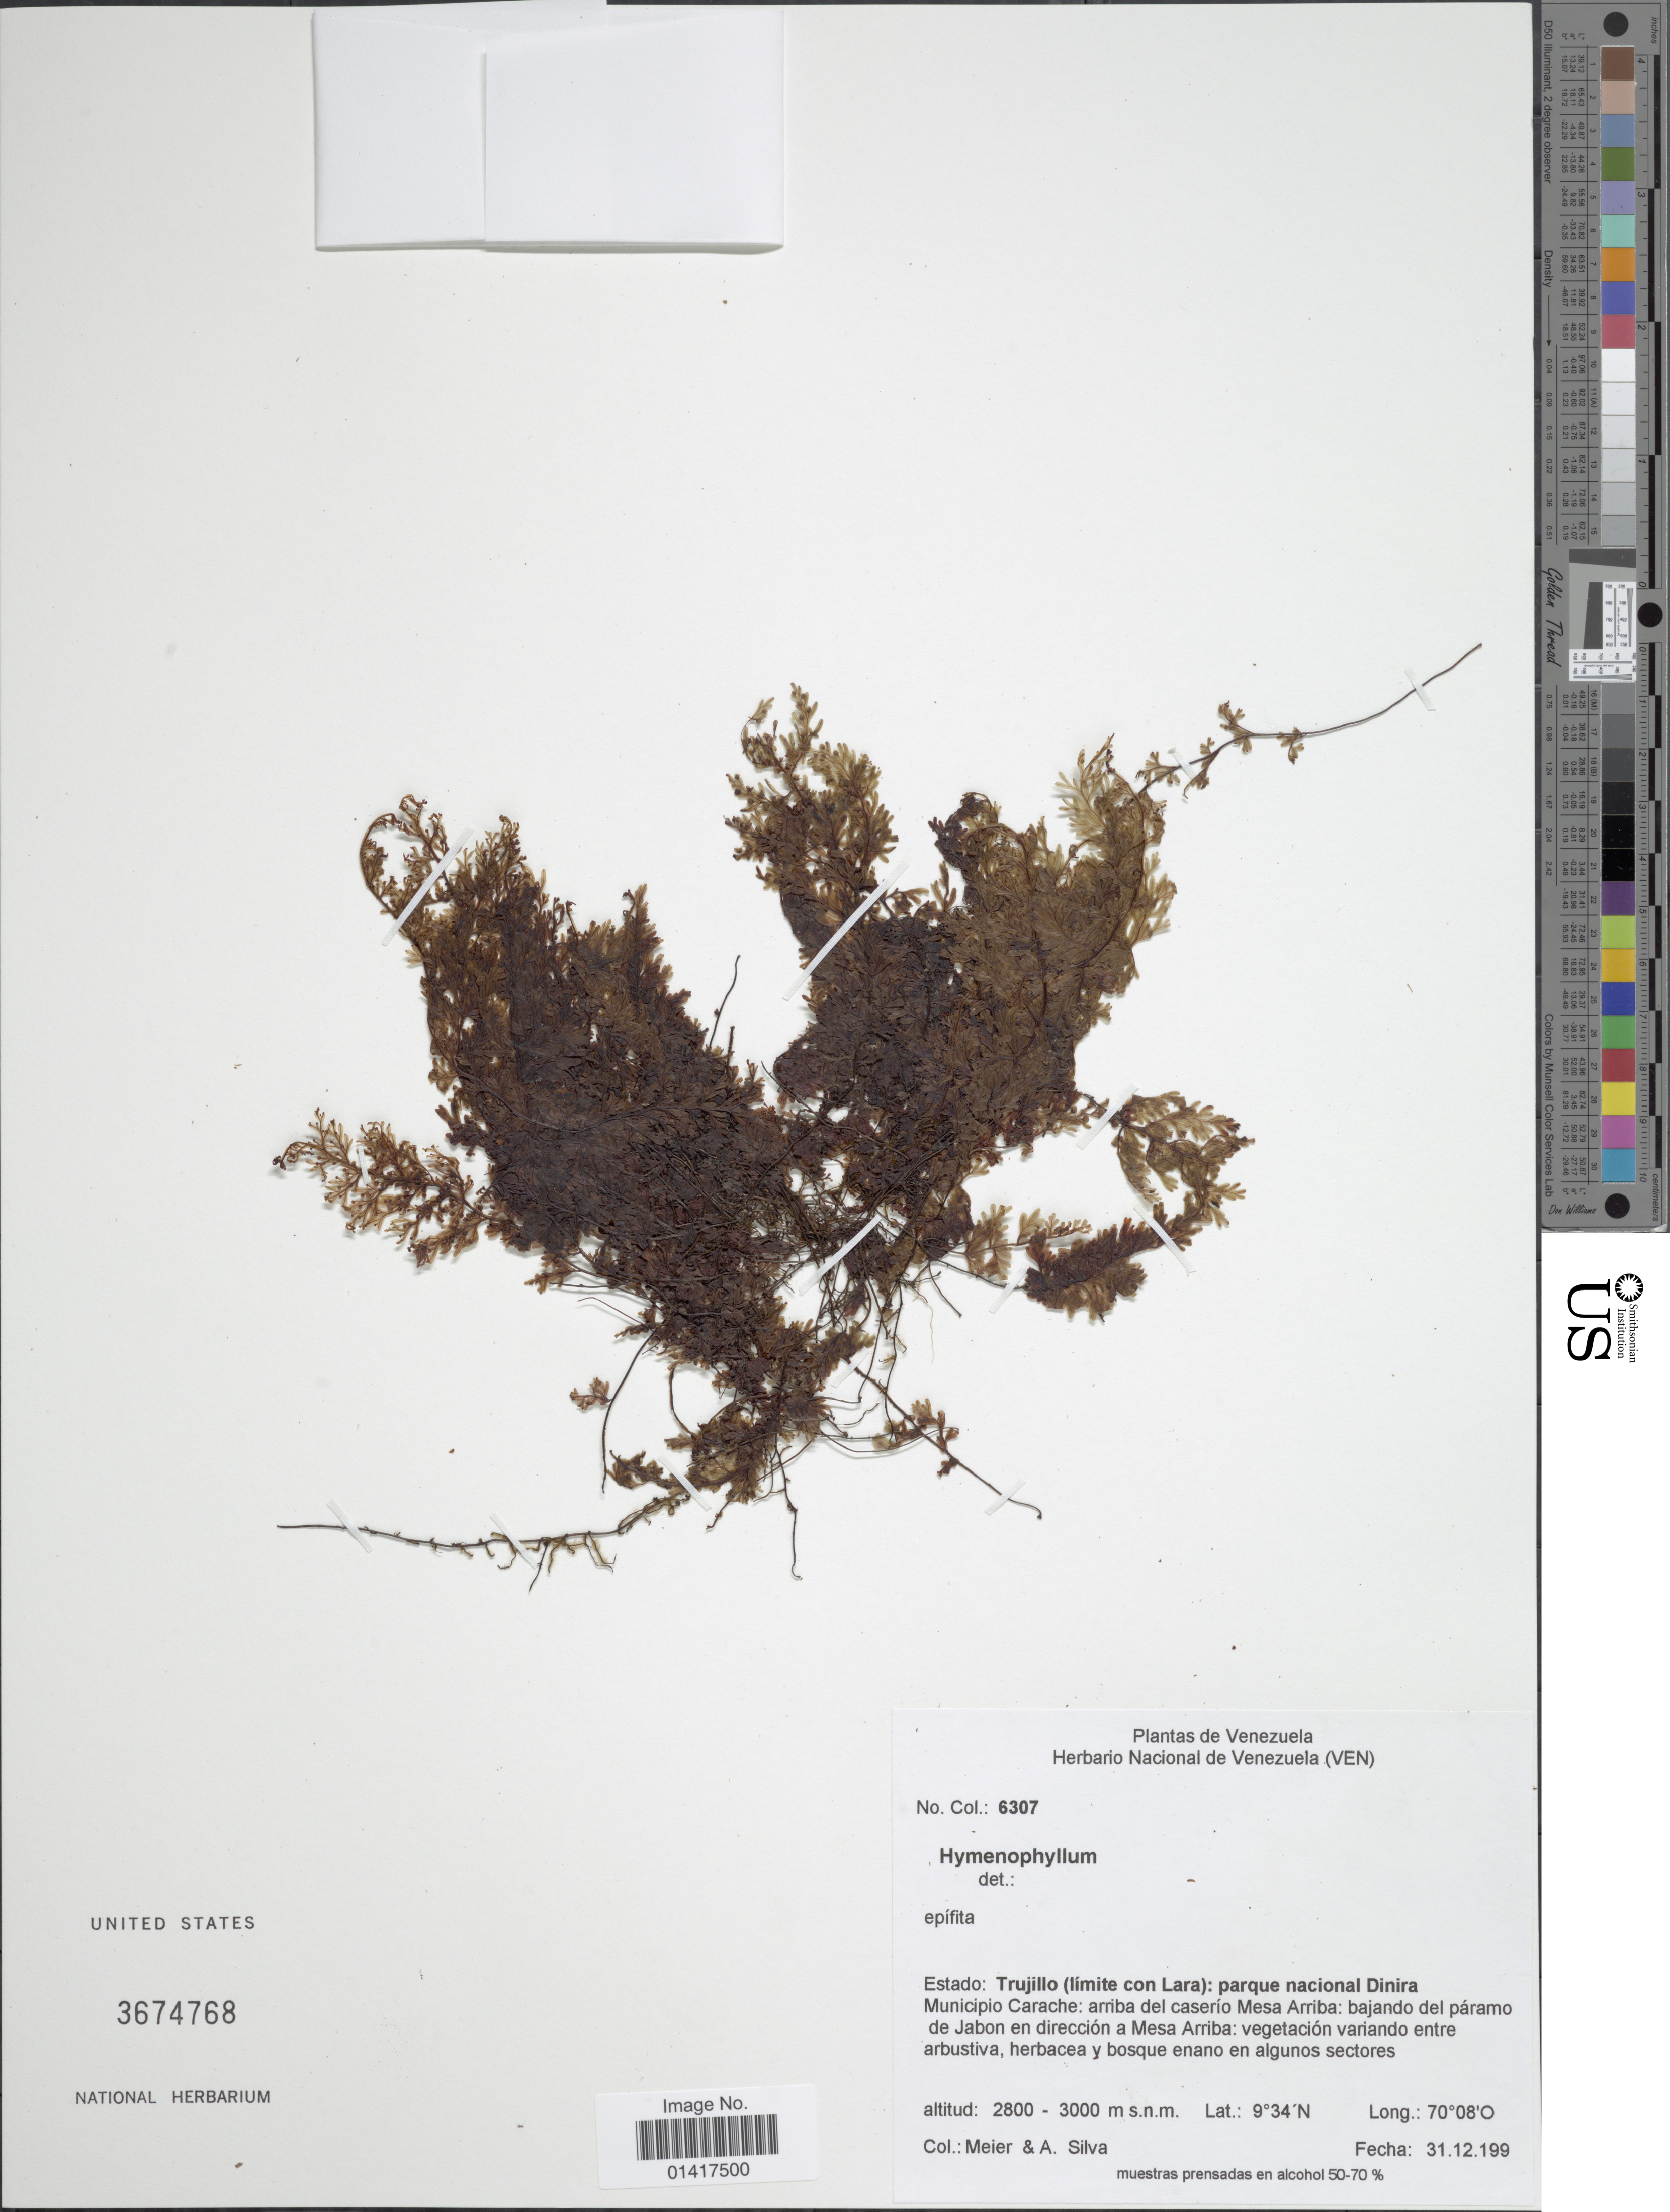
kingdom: Plantae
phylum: Tracheophyta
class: Polypodiopsida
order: Hymenophyllales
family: Hymenophyllaceae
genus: Hymenophyllum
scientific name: Hymenophyllum sp.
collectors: W. Meier & A. Silva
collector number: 6307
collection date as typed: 199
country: Venezuela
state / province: Trujillo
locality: Estado: Trujillo (limite con Lara): Parque nacional Dinira. Municipio Carache: arriba del caserio Mesa Arriba: Bajan;do del paramo de Jabon en direccion a Mesa Arriba: vegetacion variando entre arbustiva, herbacea y bosque enano en algunos sectores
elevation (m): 2800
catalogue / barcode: US 3674768